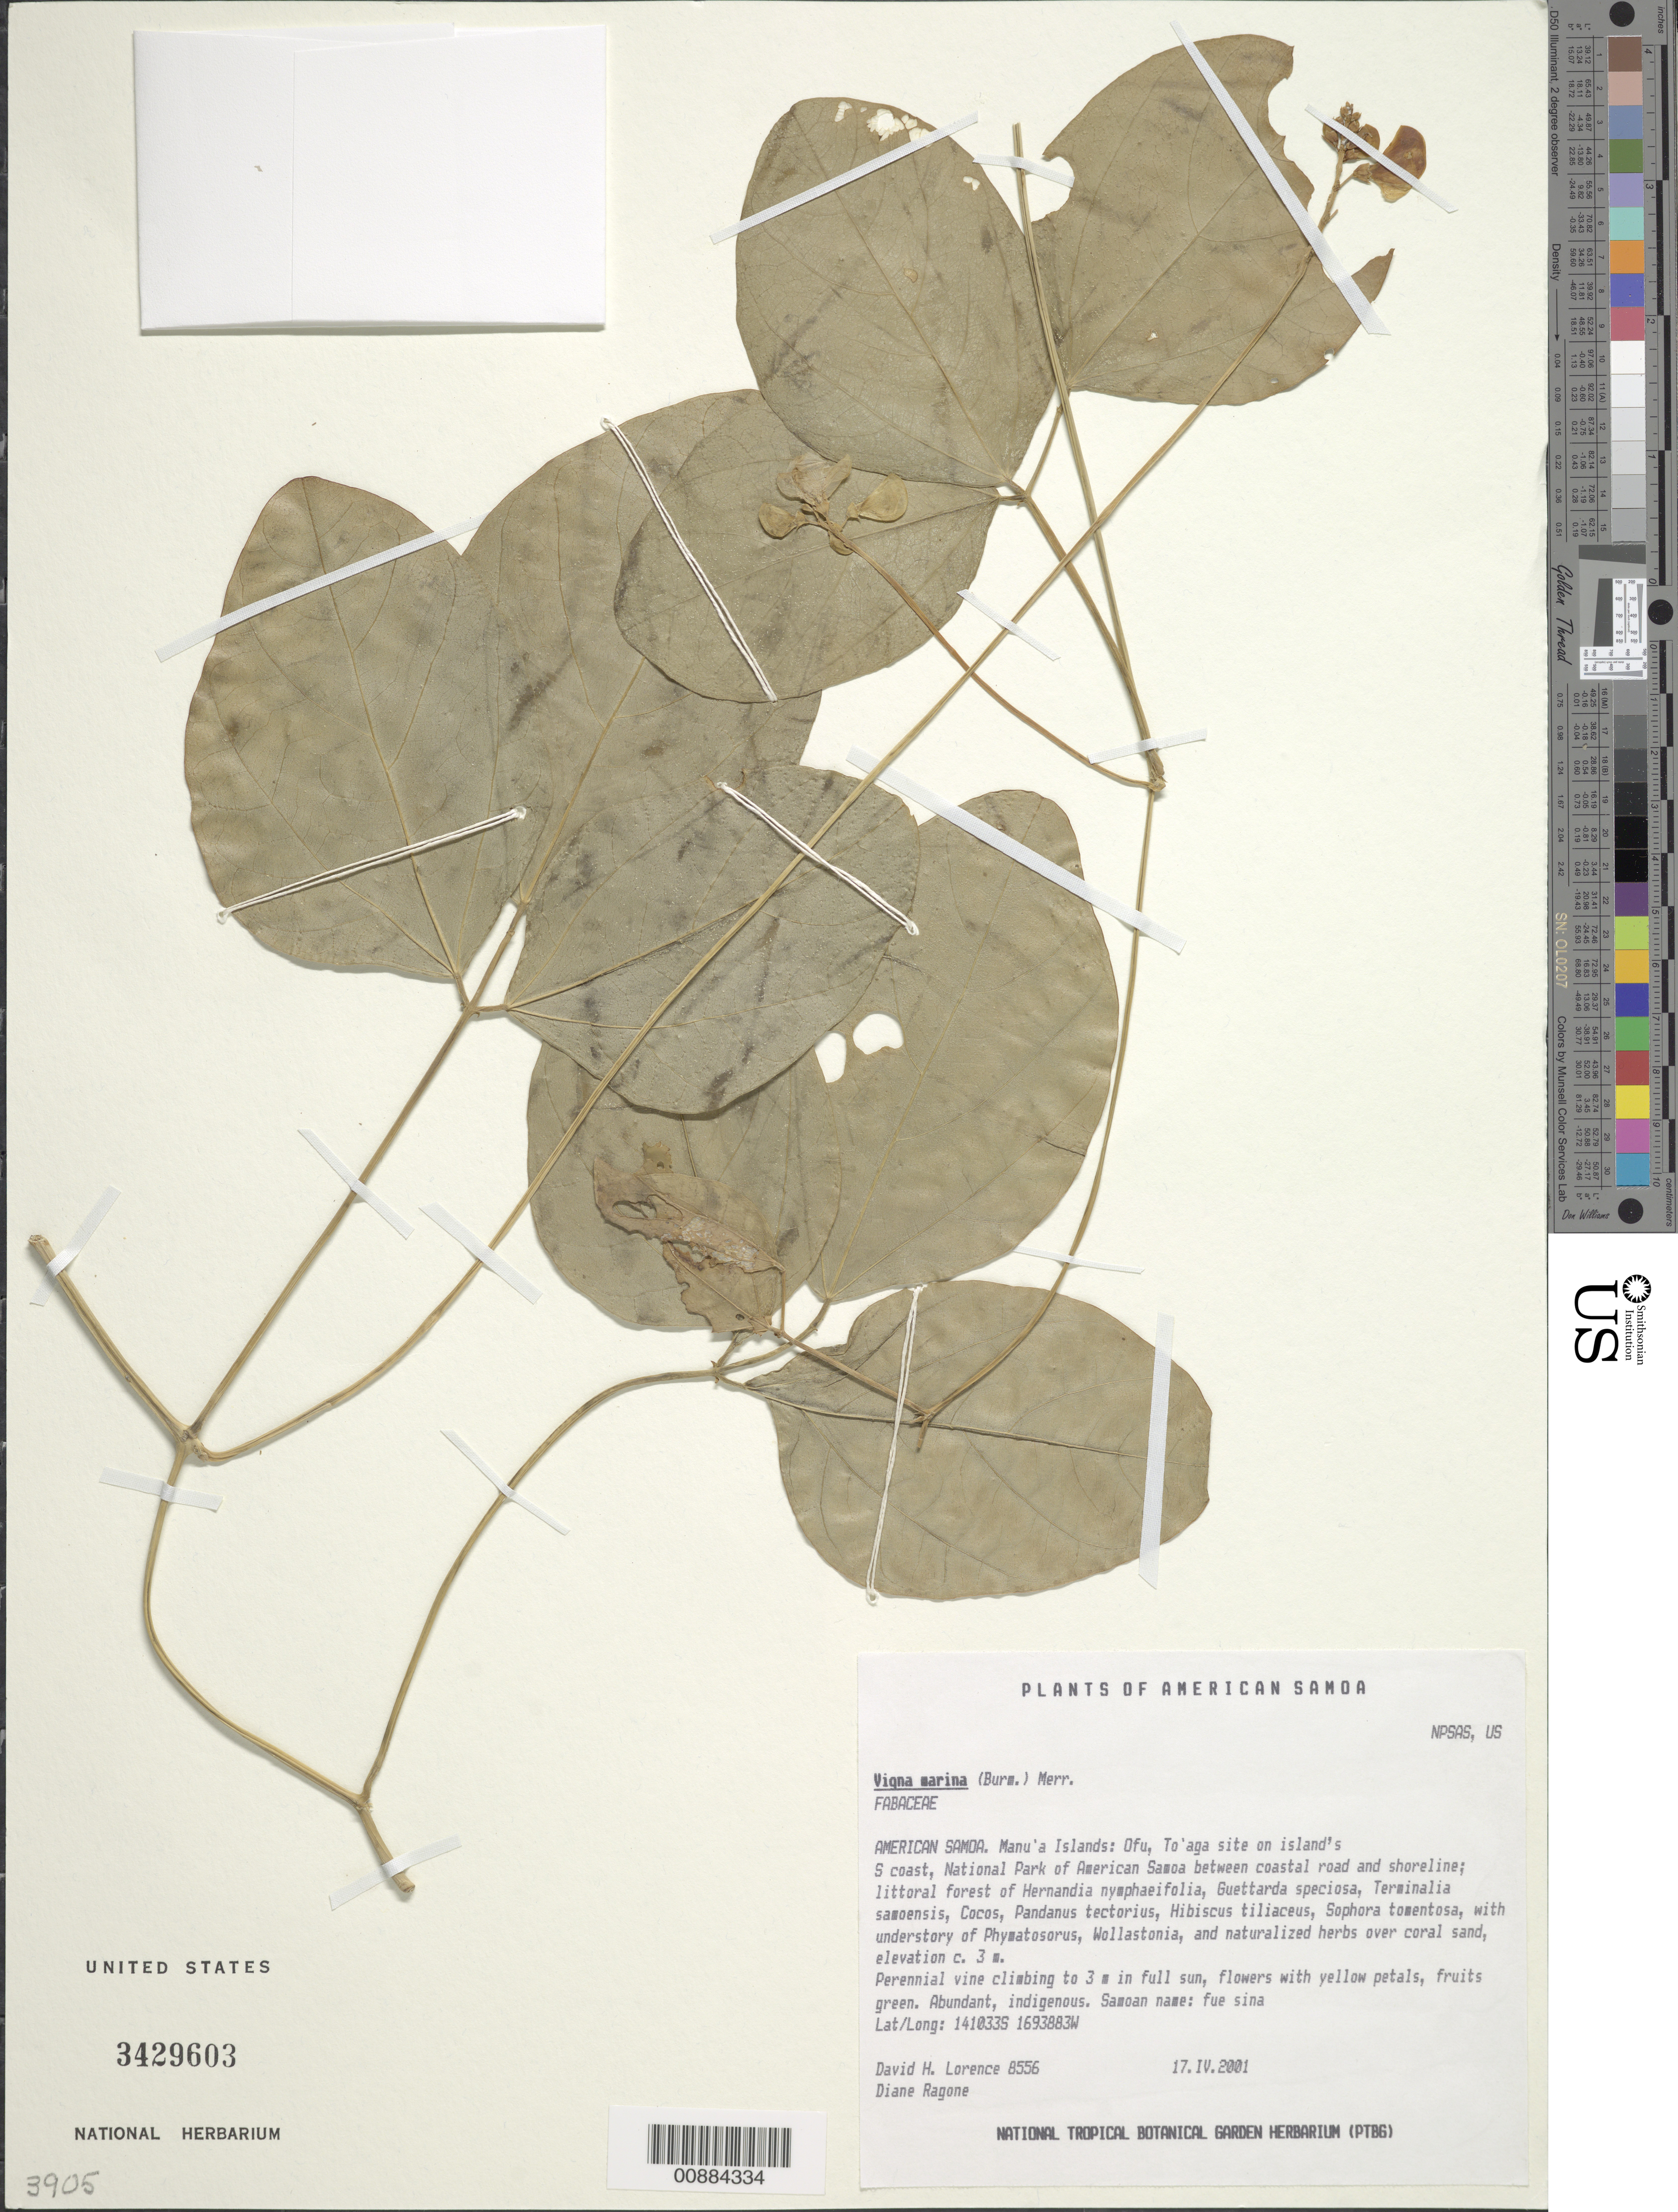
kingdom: Plantae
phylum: Tracheophyta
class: Magnoliopsida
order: Fabales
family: Fabaceae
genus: Vigna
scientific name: Vigna marina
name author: (Burm.) Merr.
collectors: D. Lorence & D. Ragone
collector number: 8556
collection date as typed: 17 Apr 2001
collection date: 2001-04-17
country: American Samoa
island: Ofu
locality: Ofu, To'aga site on island's S coast, National Park of American Samoa between coastal road and shoreline.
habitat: Littoral forest (varied species - read label) and naturalized herbs over coral sand.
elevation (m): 3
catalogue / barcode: US 3429603